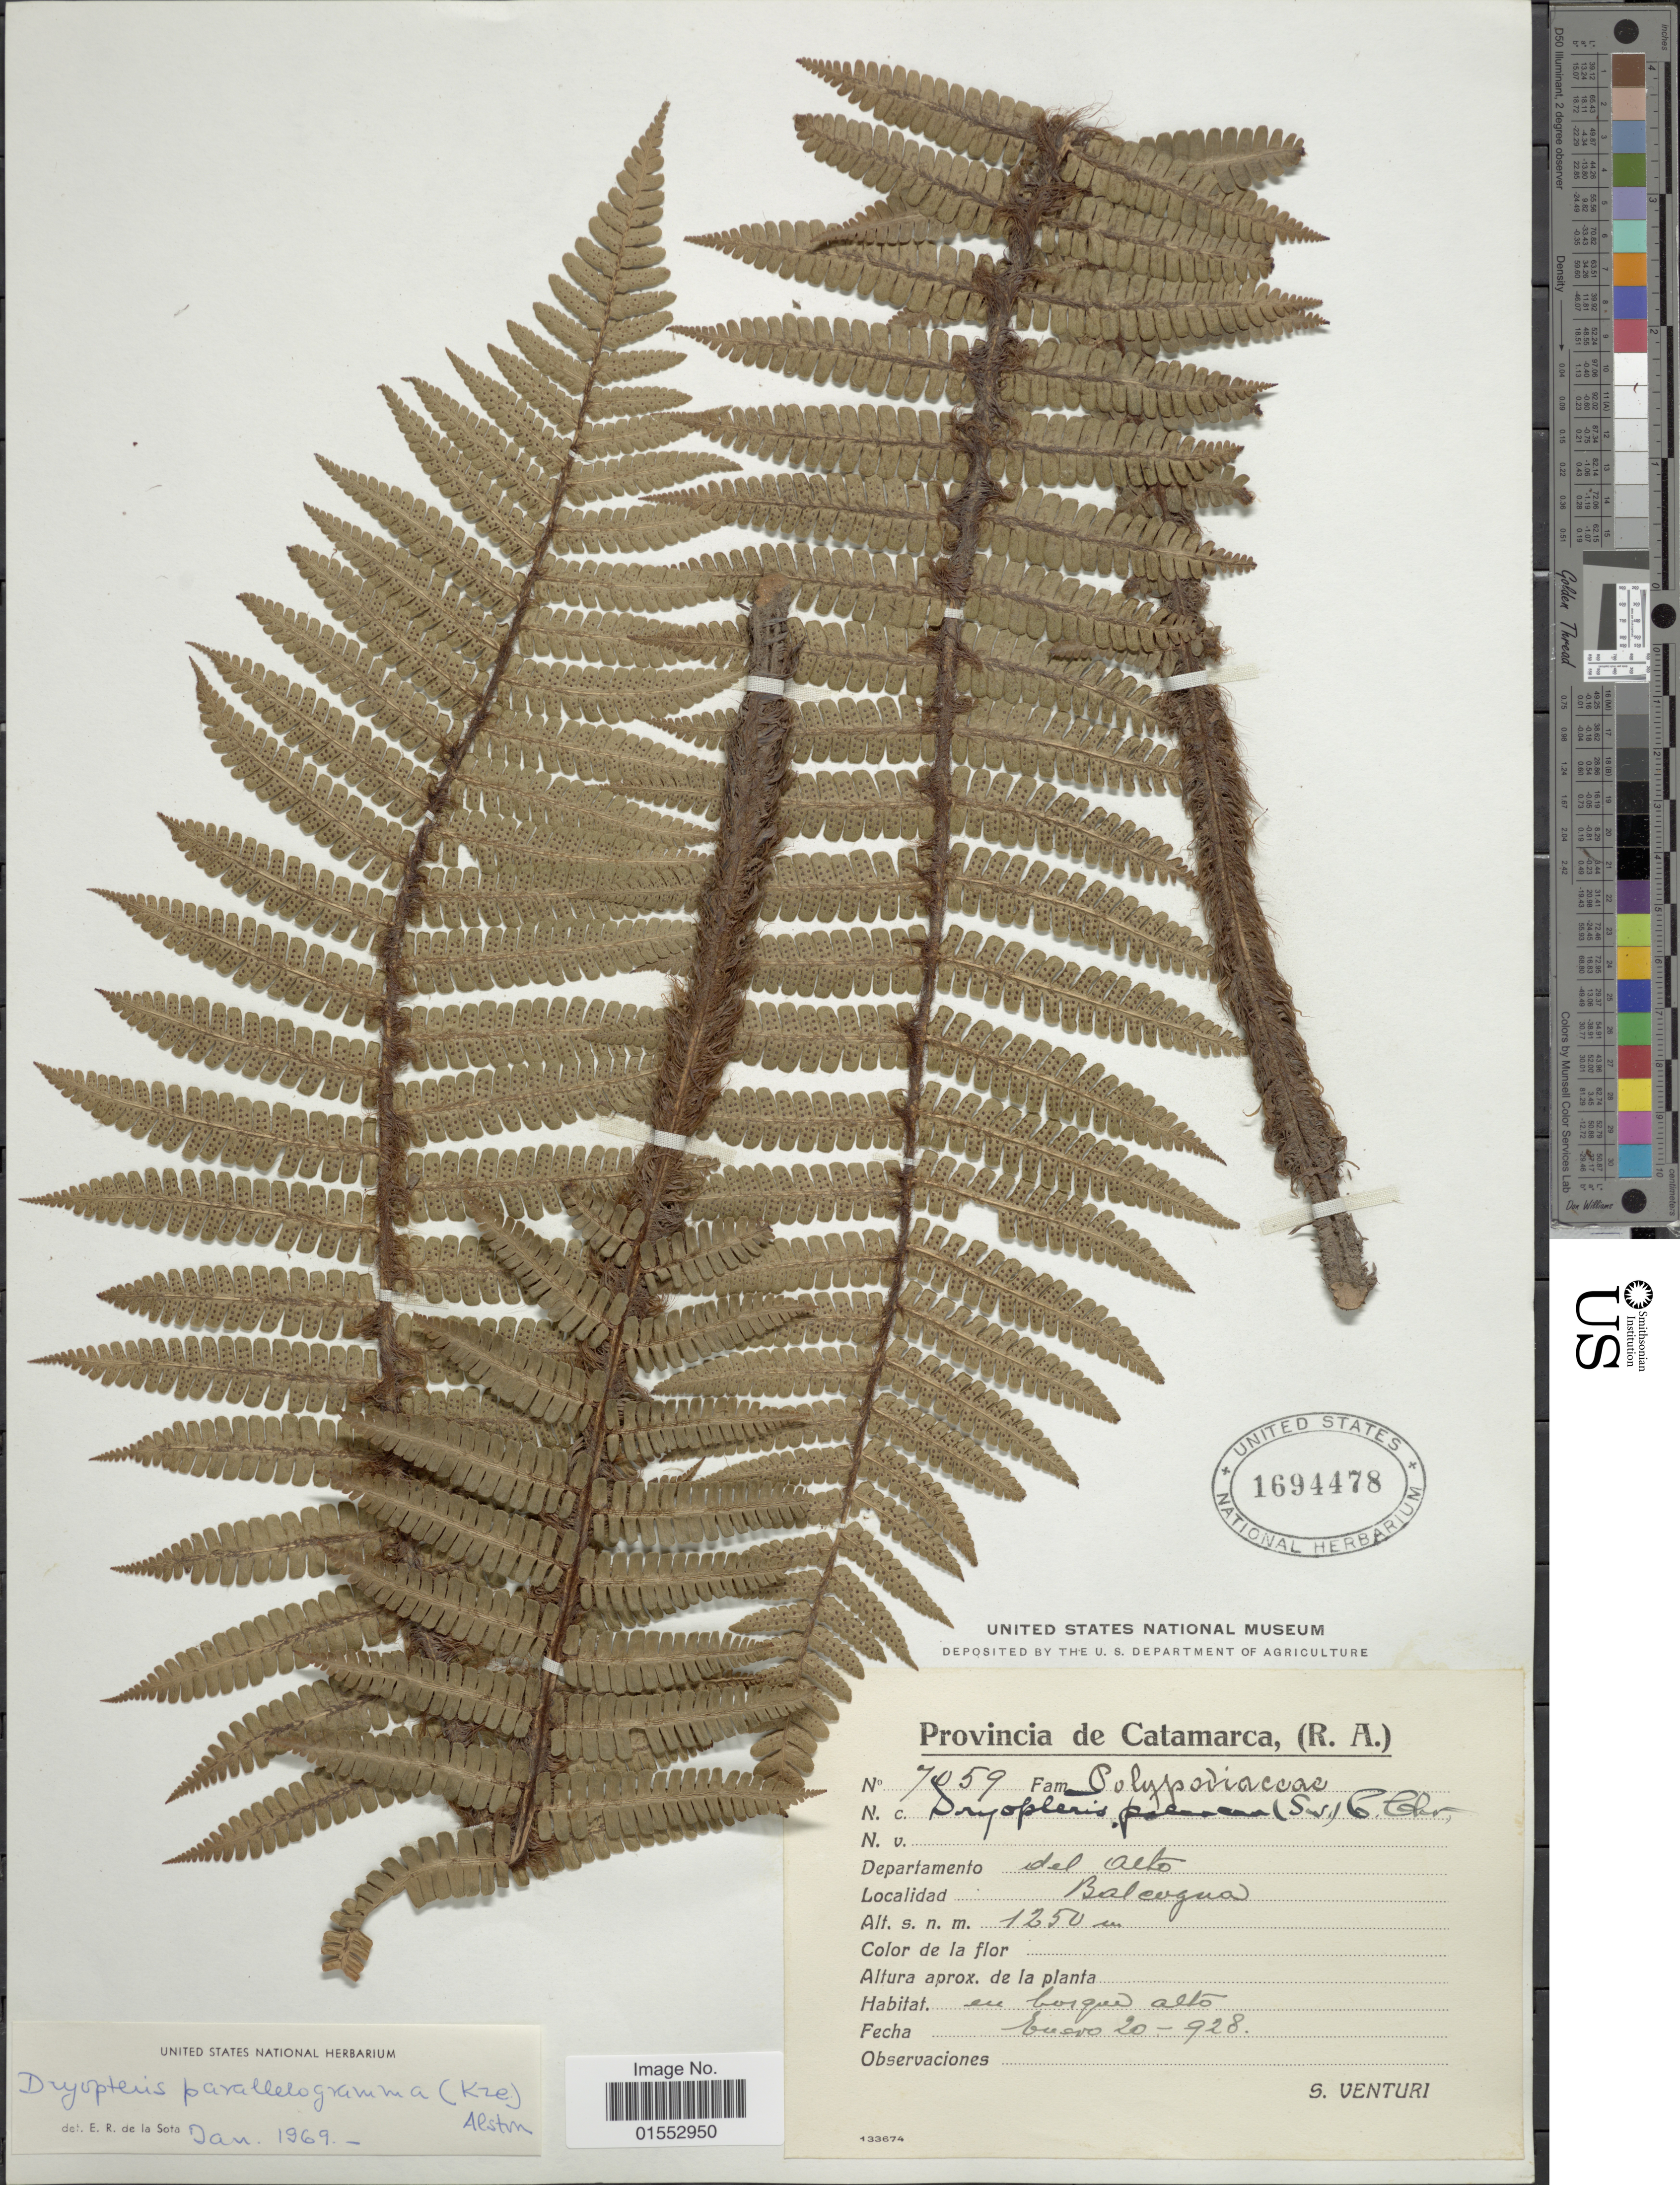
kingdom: Plantae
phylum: Tracheophyta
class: Polypodiopsida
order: Polypodiales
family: Dryopteridaceae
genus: Dryopteris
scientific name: Dryopteris wallichiana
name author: (Spreng.) Hyl.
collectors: S. Venturi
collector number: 7059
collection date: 1928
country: Argentina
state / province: Catamarca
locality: Provincia de Catamarca, del Alto balevgua, R. A.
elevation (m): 1250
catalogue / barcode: US 1694478